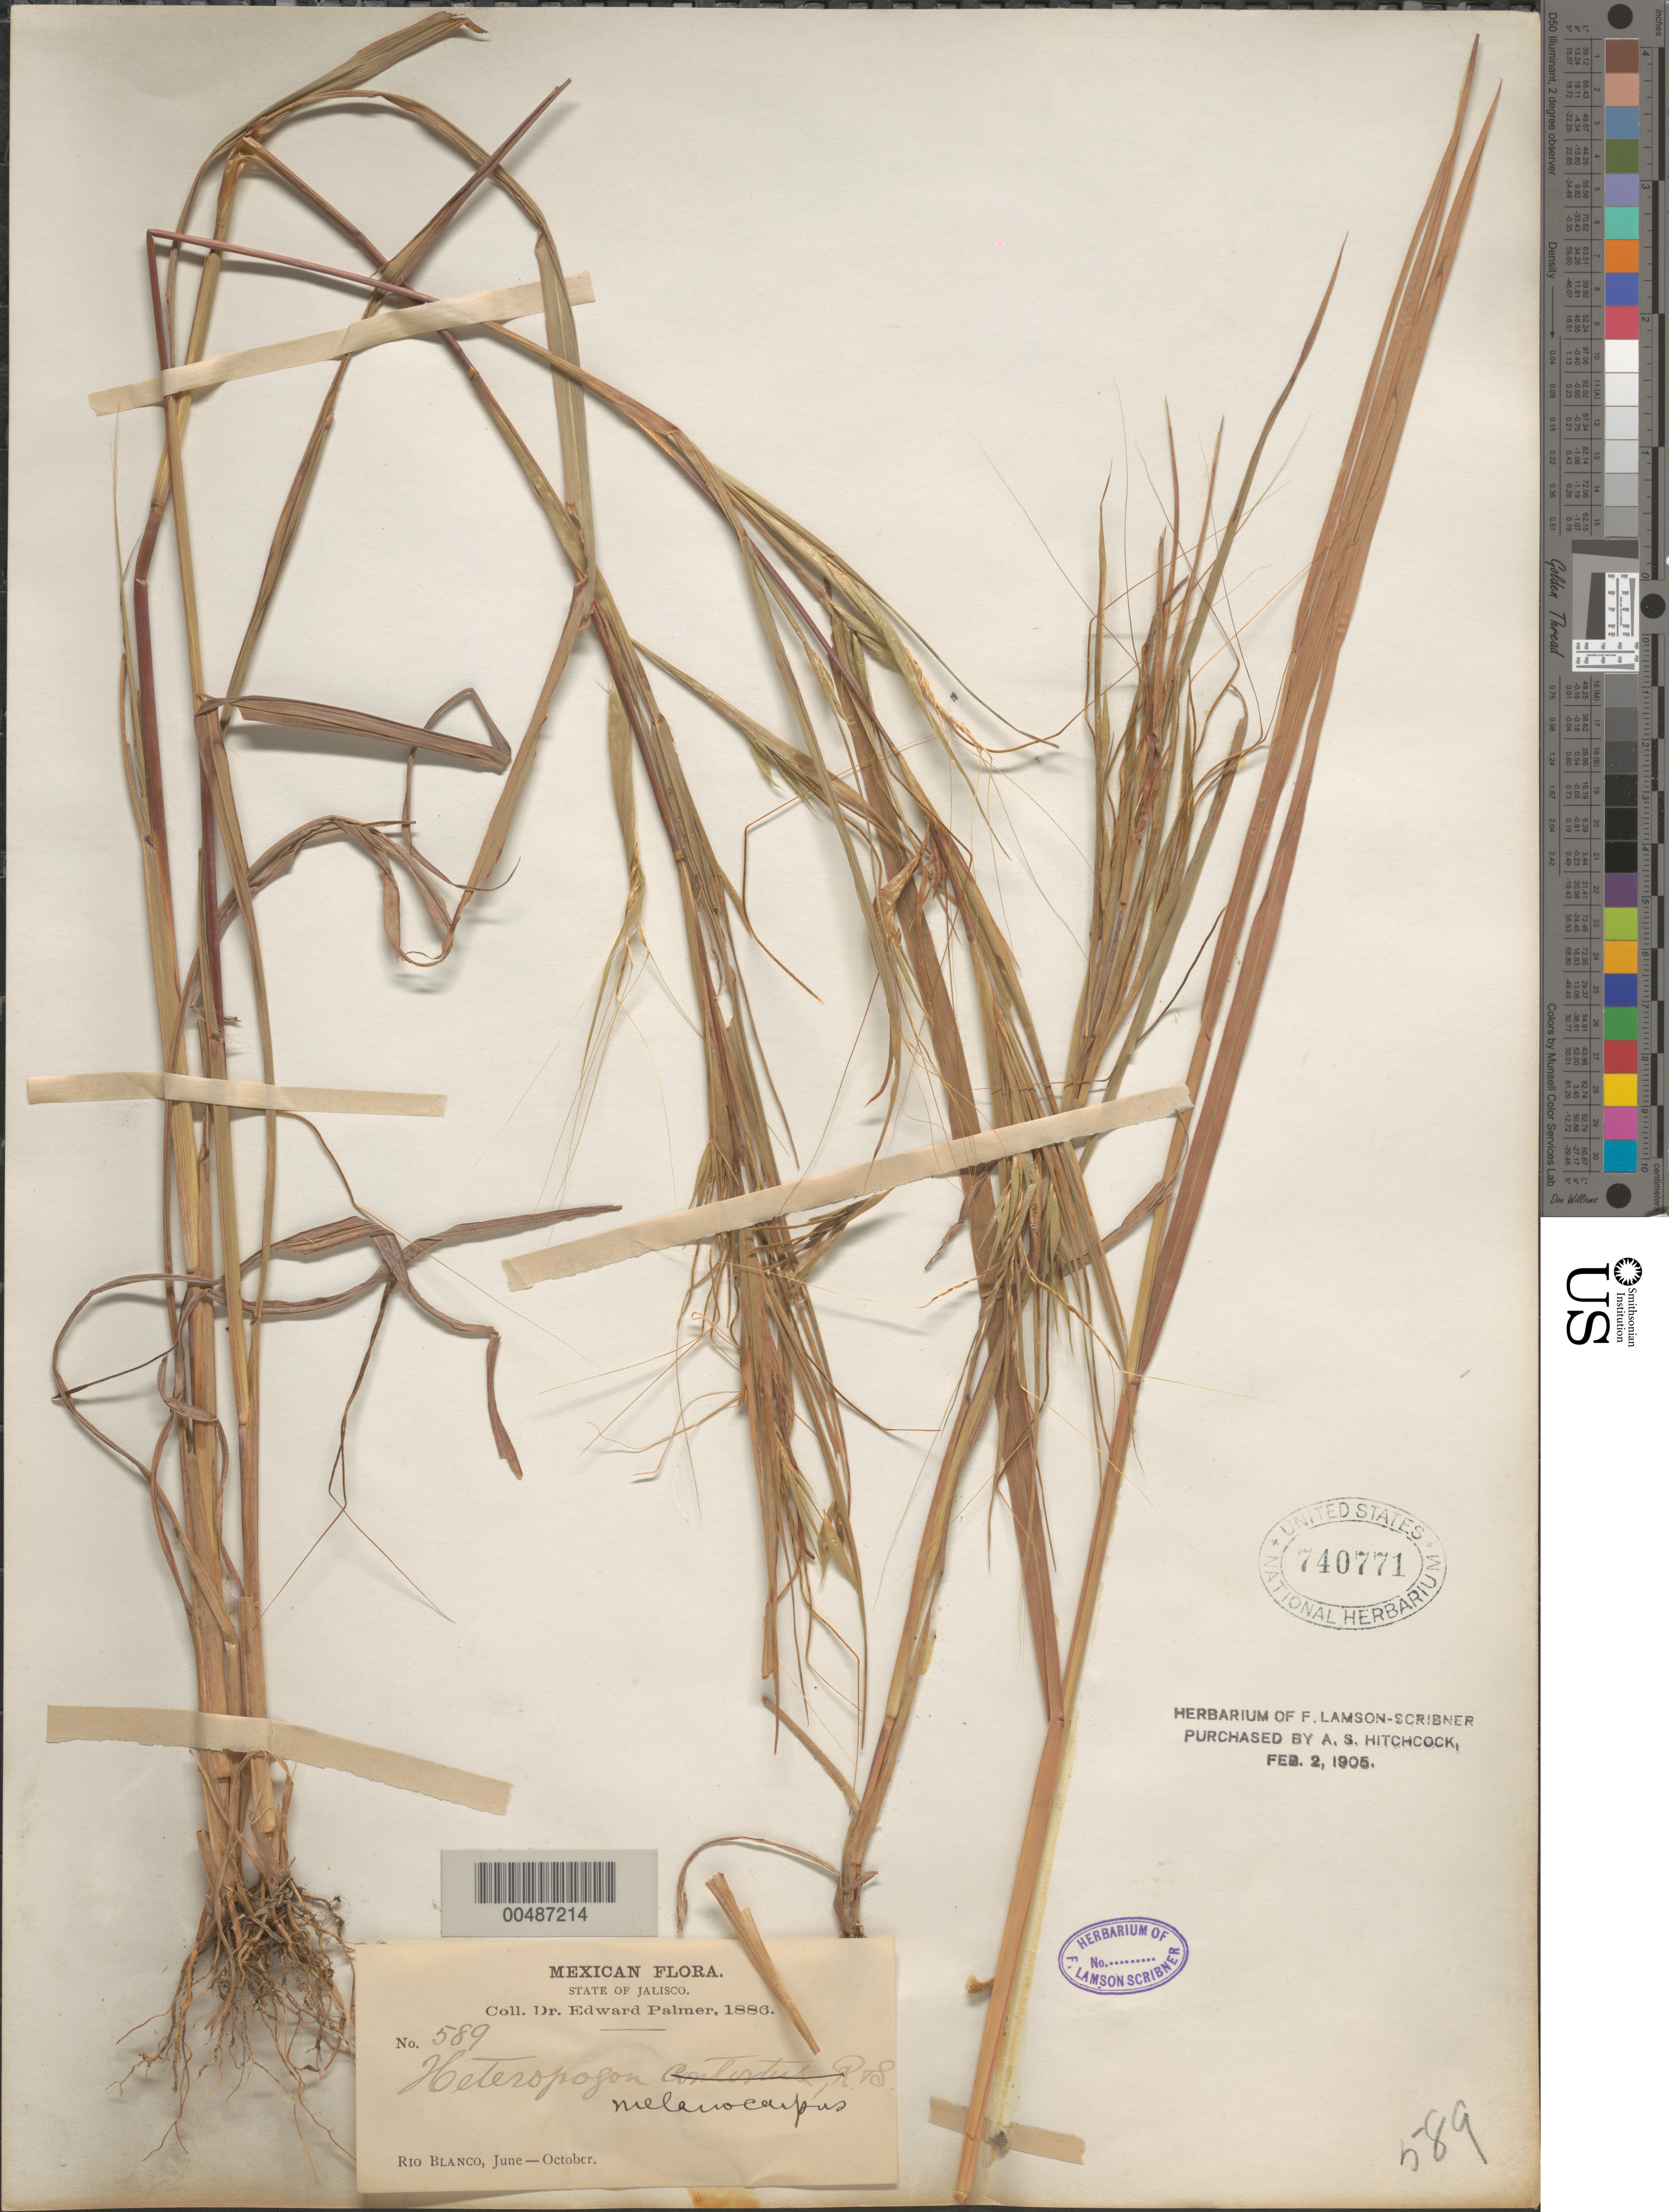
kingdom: Plantae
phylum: Tracheophyta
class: Liliopsida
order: Poales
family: Poaceae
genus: Heteropogon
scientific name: Heteropogon melanocarpus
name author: (Elliott) Benth.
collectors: E. Palmer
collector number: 589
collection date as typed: Jun 1886 to Oct 1886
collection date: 1886-06/1886-10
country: Mexico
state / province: Jalisco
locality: Rio Blanco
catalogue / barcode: US 740771